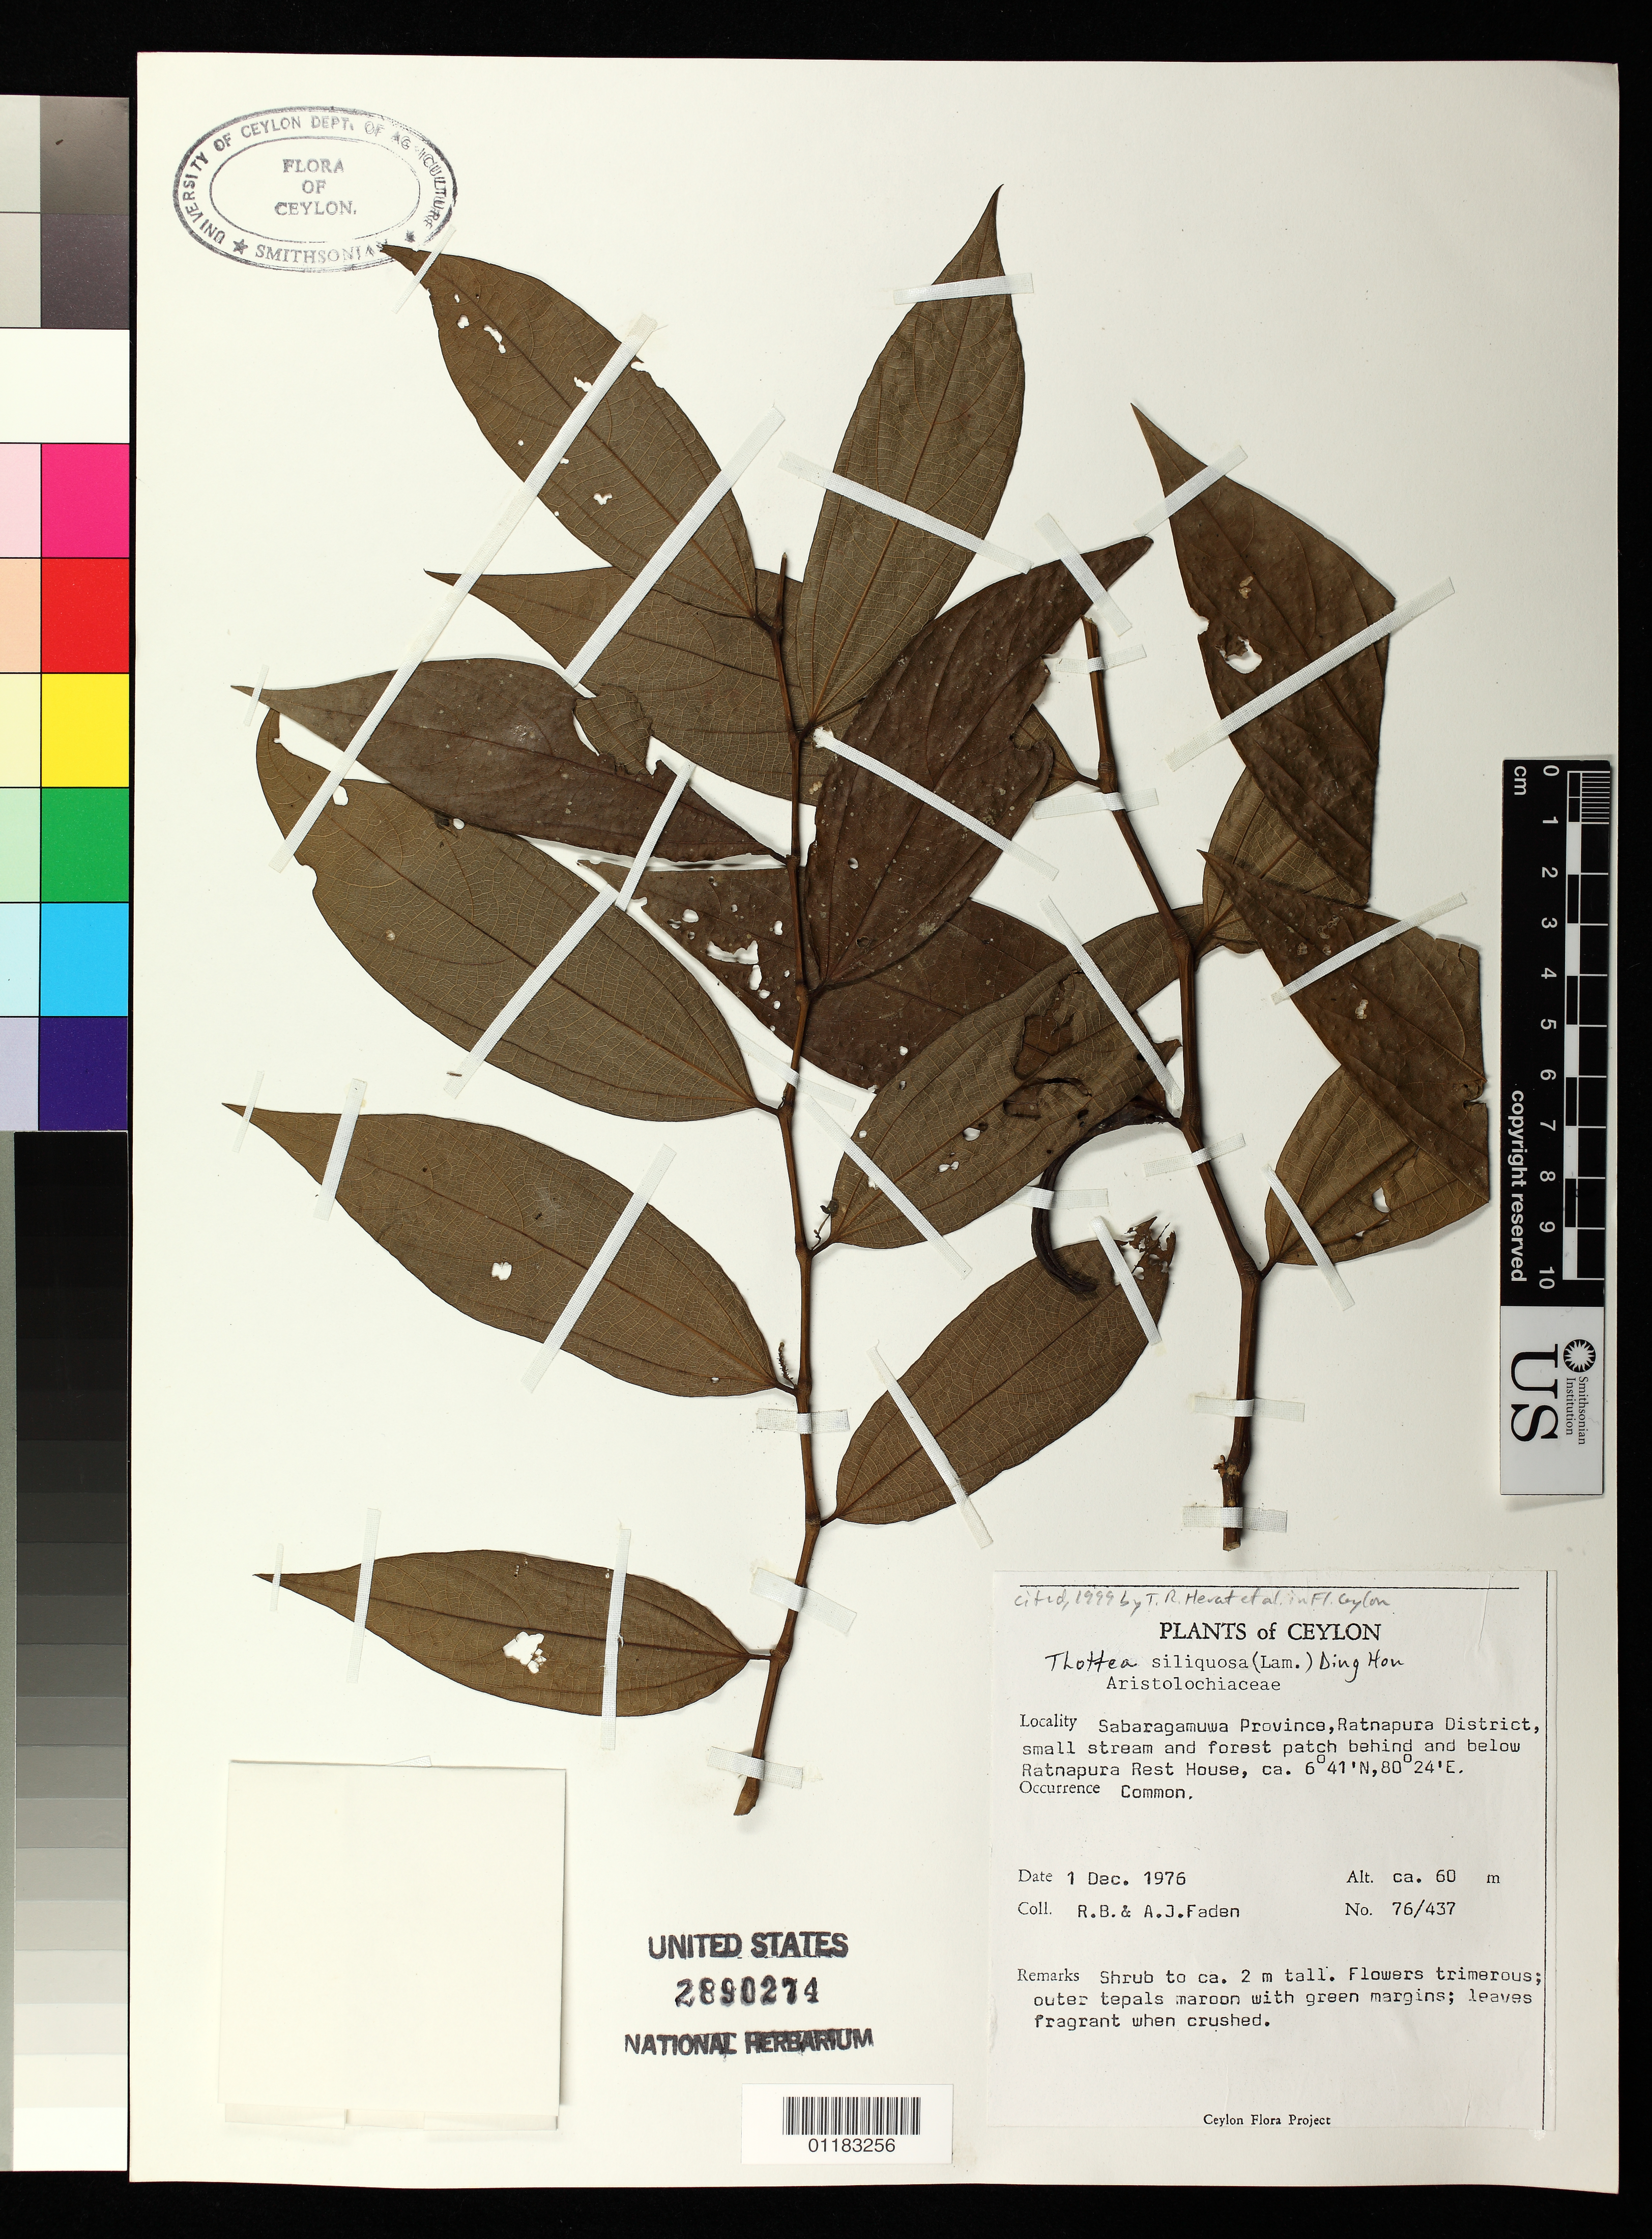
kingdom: Plantae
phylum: Tracheophyta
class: Magnoliopsida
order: Piperales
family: Aristolochiaceae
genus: Thottea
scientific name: Thottea siliquosa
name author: (Lam.) Ding Hou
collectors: R. B. Faden & A. J. Faden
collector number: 76/437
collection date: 1976-12-01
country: Sri Lanka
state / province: Sabaragamuwa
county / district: Ratnapura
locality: Ratnapura Rest home, forest behind.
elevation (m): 60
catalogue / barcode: US 2890274